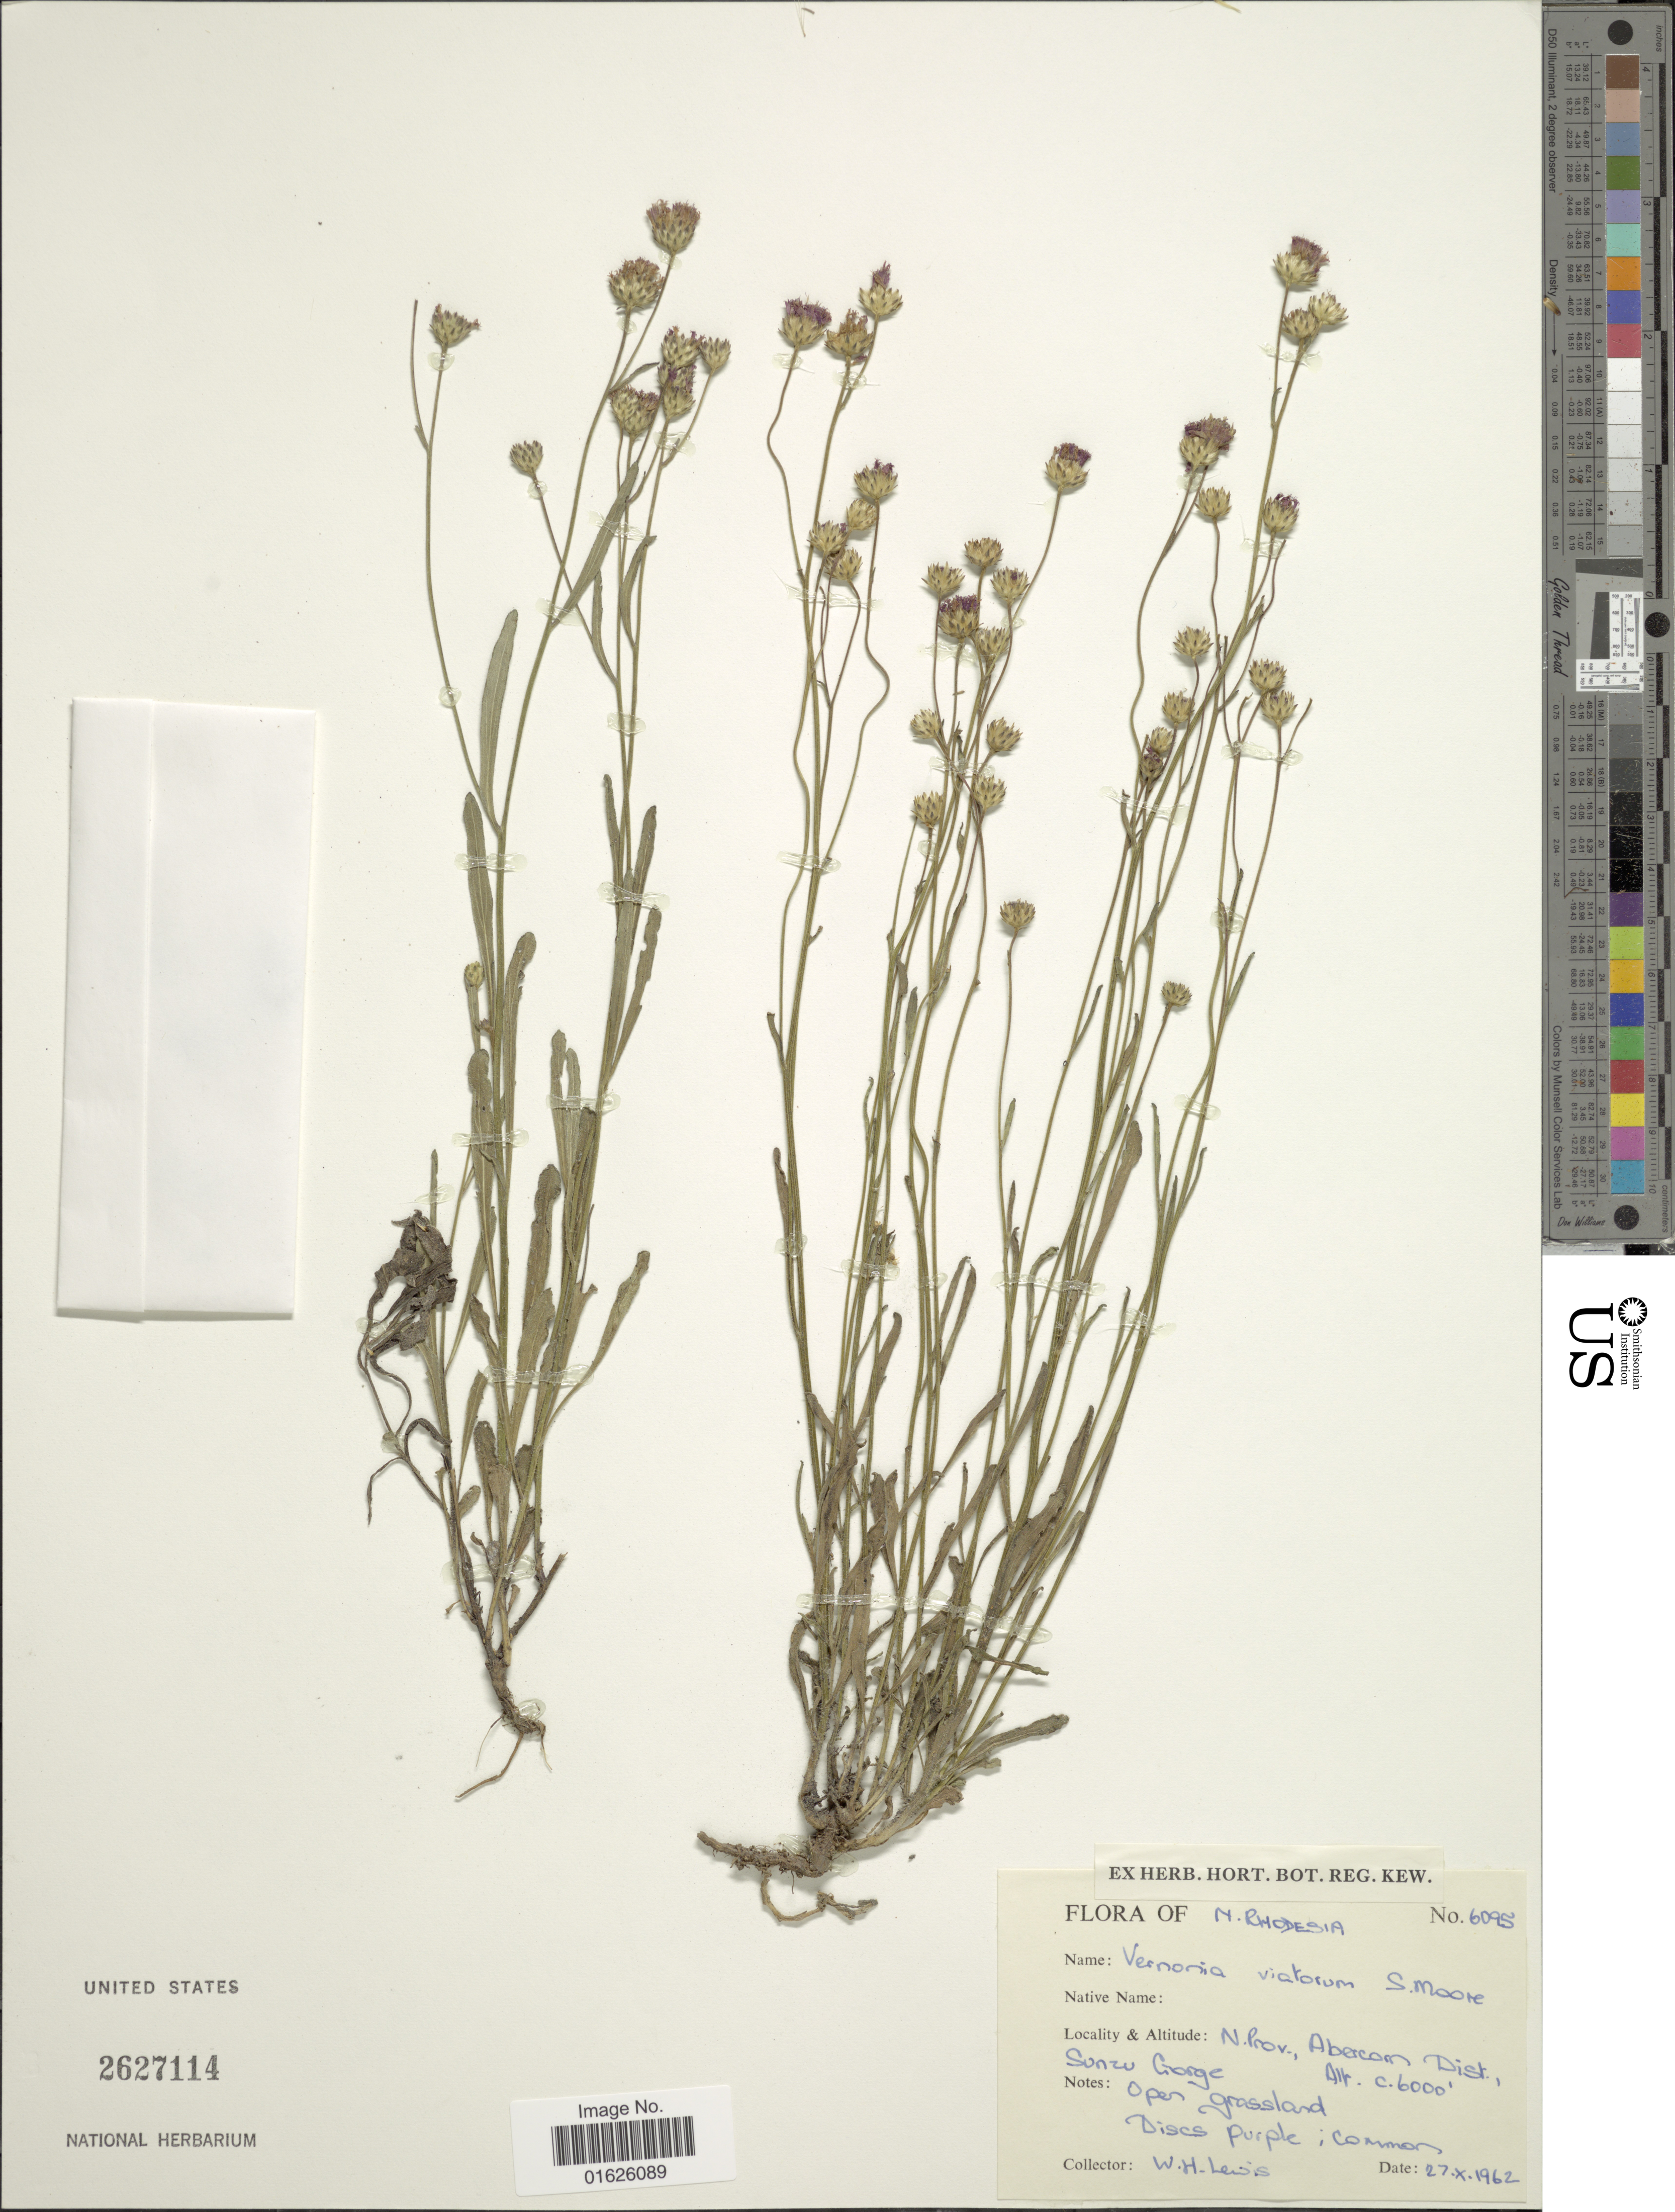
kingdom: Plantae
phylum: Tracheophyta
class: Magnoliopsida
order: Asterales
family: Asteraceae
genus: Vernoniastrum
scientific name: Vernoniastrum viatorum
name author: (S. Moore) H. Rob.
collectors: W. H. Lewis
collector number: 6095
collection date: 1962-10-27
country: Zambia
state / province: Northern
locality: N. Rhodesia, N. Prov. Abercorn Dist. Sunzu Gorge.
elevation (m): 1829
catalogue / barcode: US 2627114